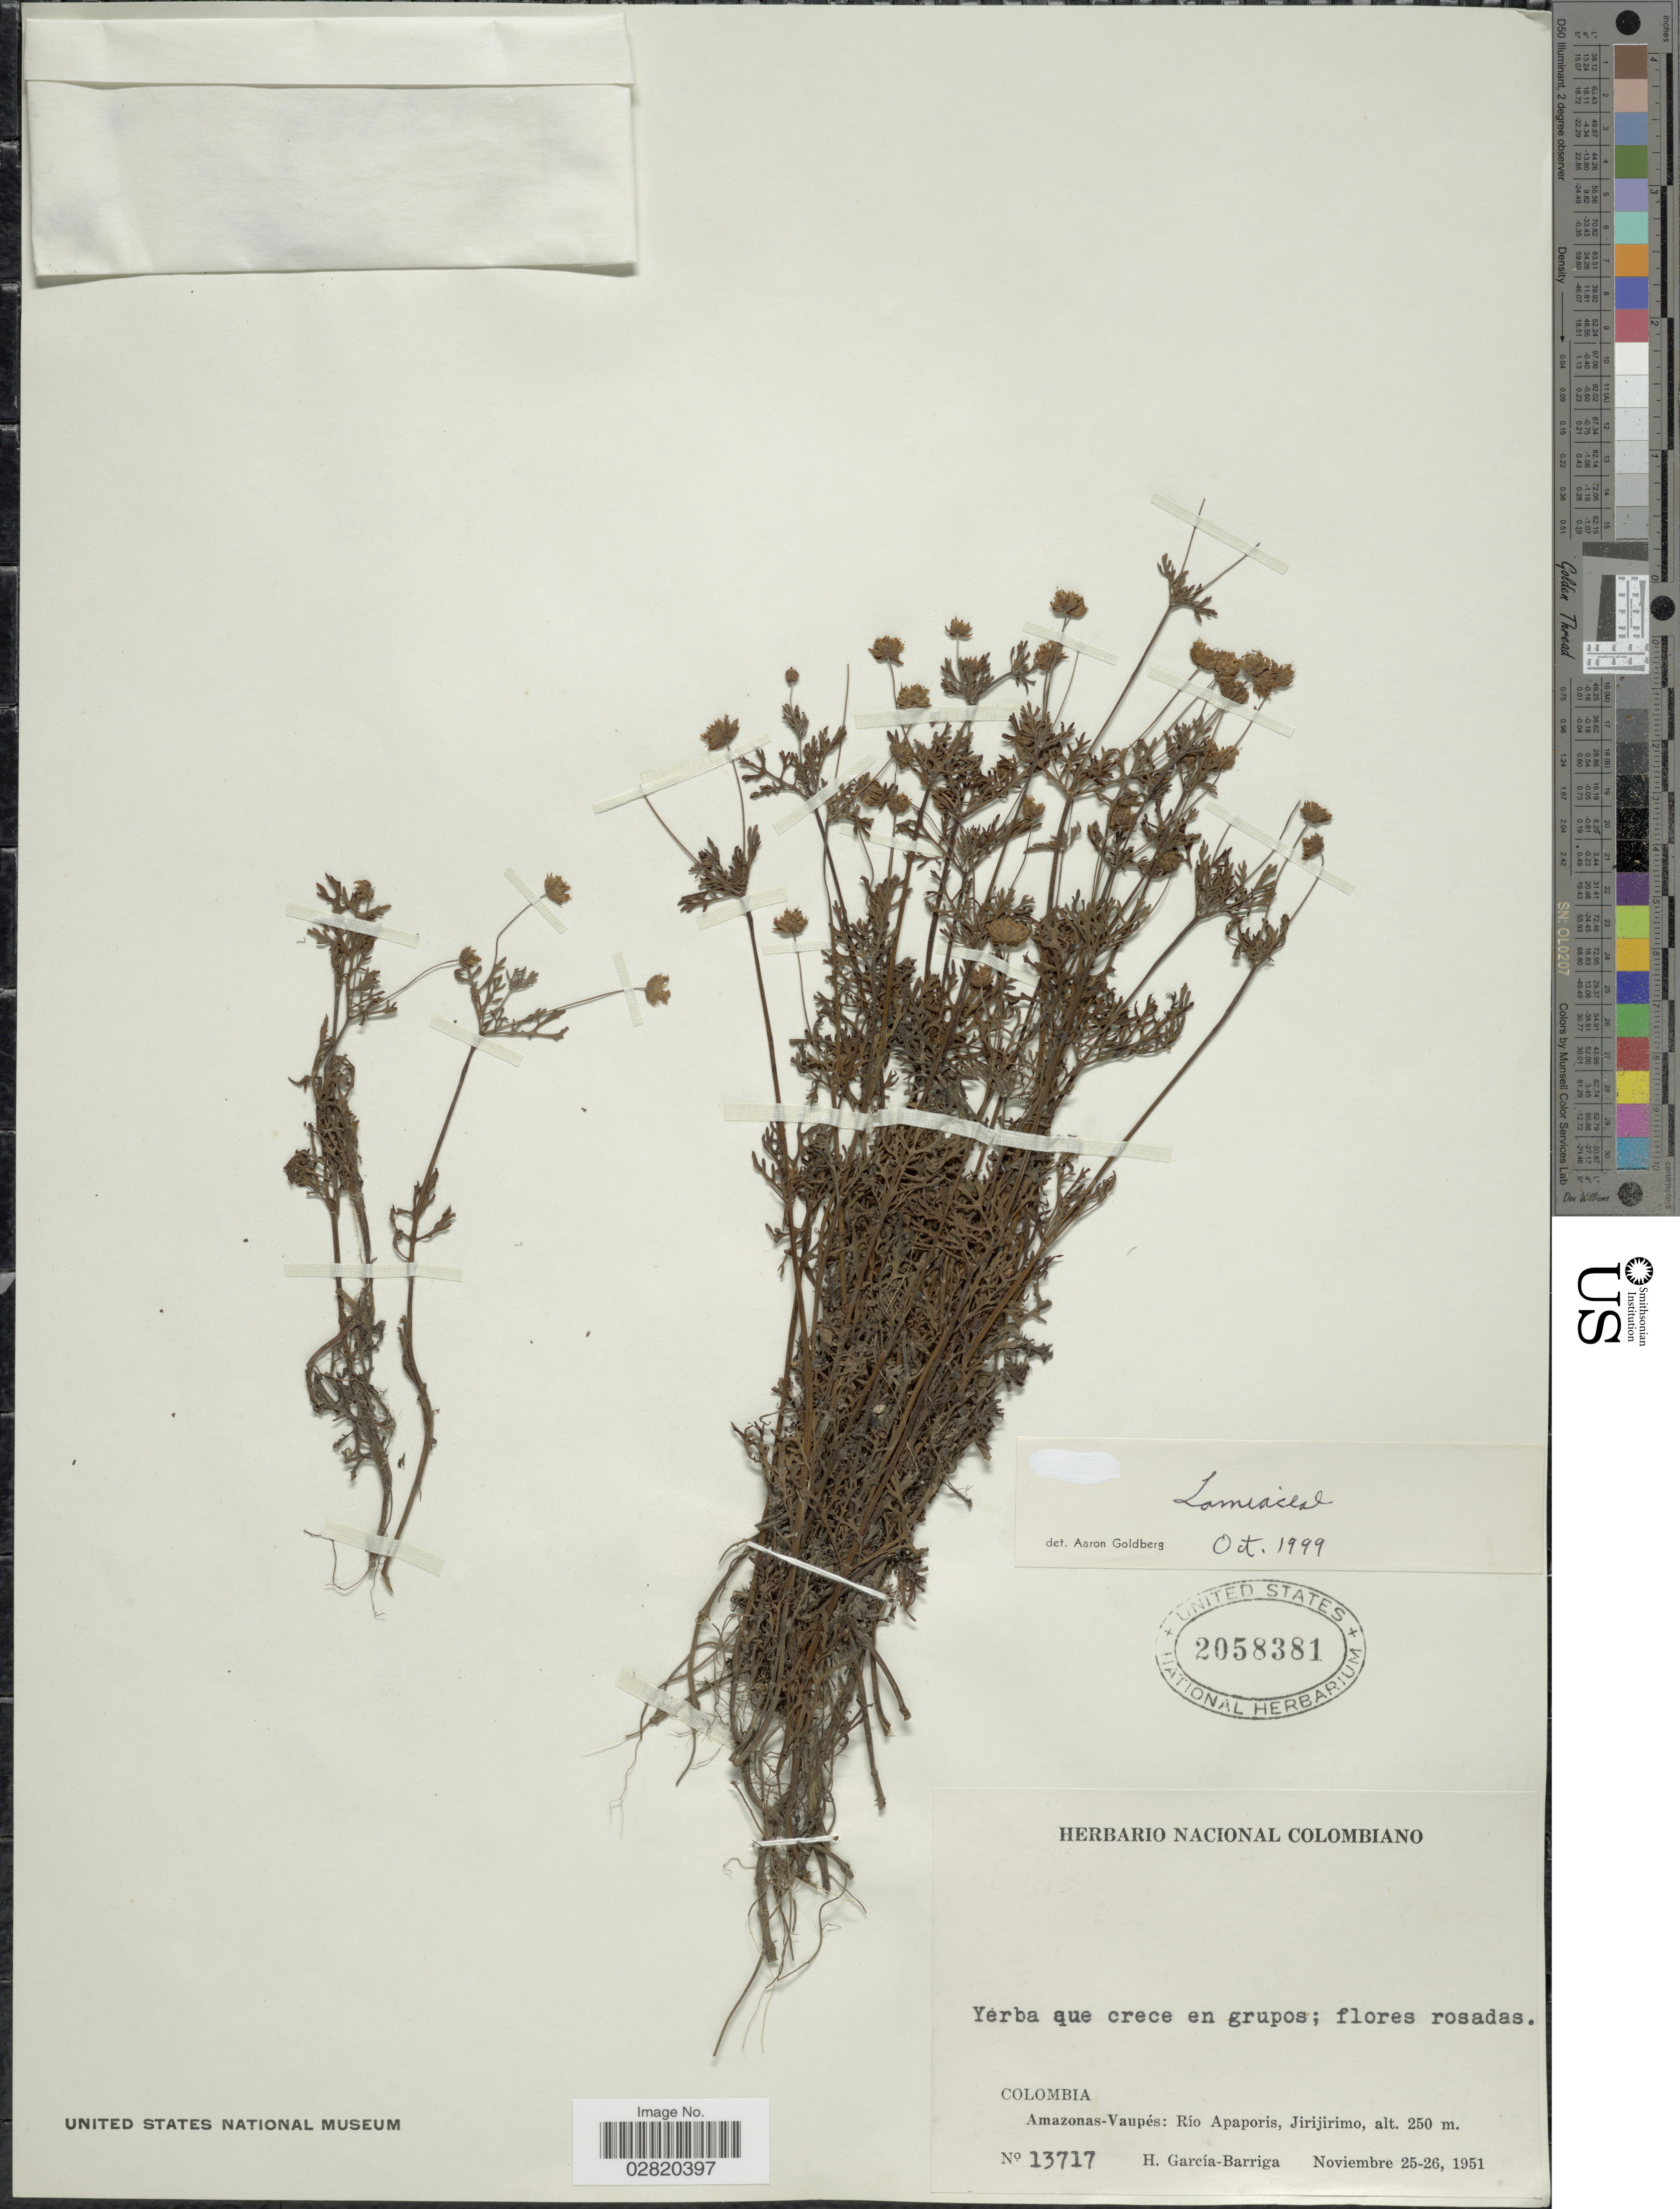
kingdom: Plantae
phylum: Tracheophyta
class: Magnoliopsida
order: Lamiales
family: Lamiaceae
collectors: H. García Barriga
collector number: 13717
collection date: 1951-11-25/1951-11-26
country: Colombia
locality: Amazonas-Vaupés: Río Apaporis, Jirijirimo.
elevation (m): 250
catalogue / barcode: US 2058381